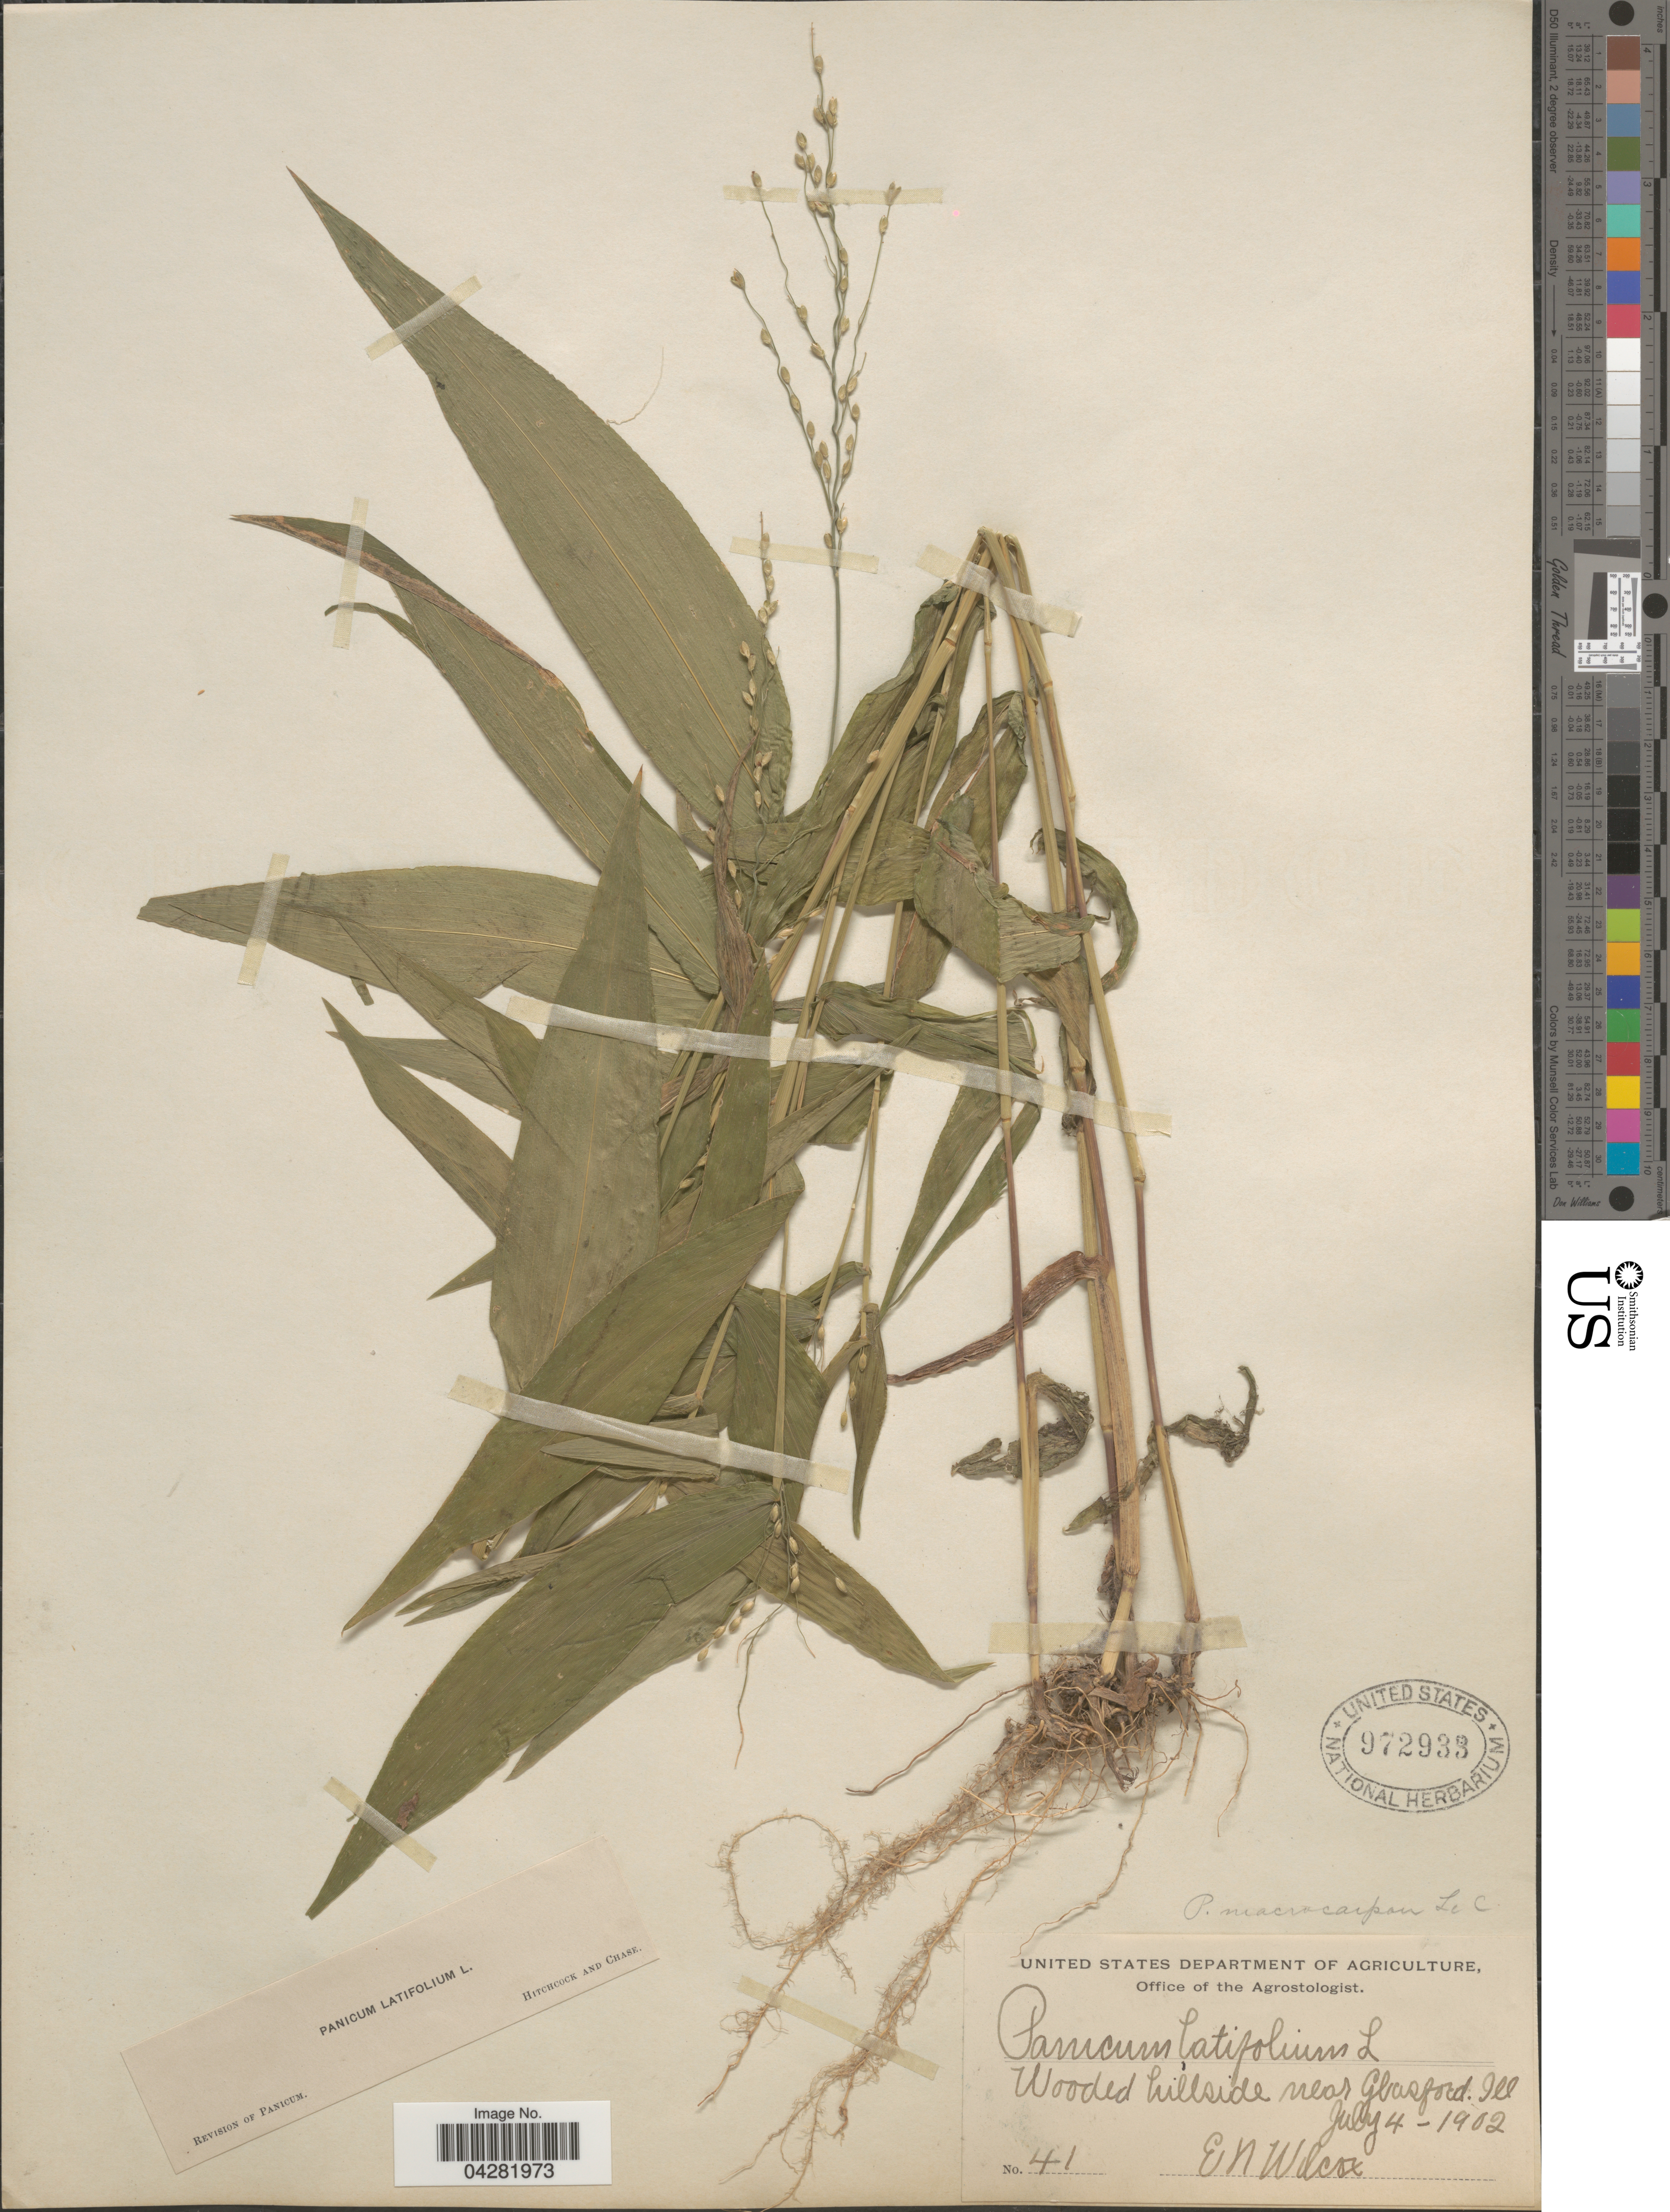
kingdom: Plantae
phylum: Tracheophyta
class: Liliopsida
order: Poales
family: Poaceae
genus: Dichanthelium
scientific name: Dichanthelium latifolium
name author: (L.) Harvill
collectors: E. Wilcox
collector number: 41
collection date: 1902-07-04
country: United States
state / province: Illinois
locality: Wooded hillside near Glasford.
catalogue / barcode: US 972933